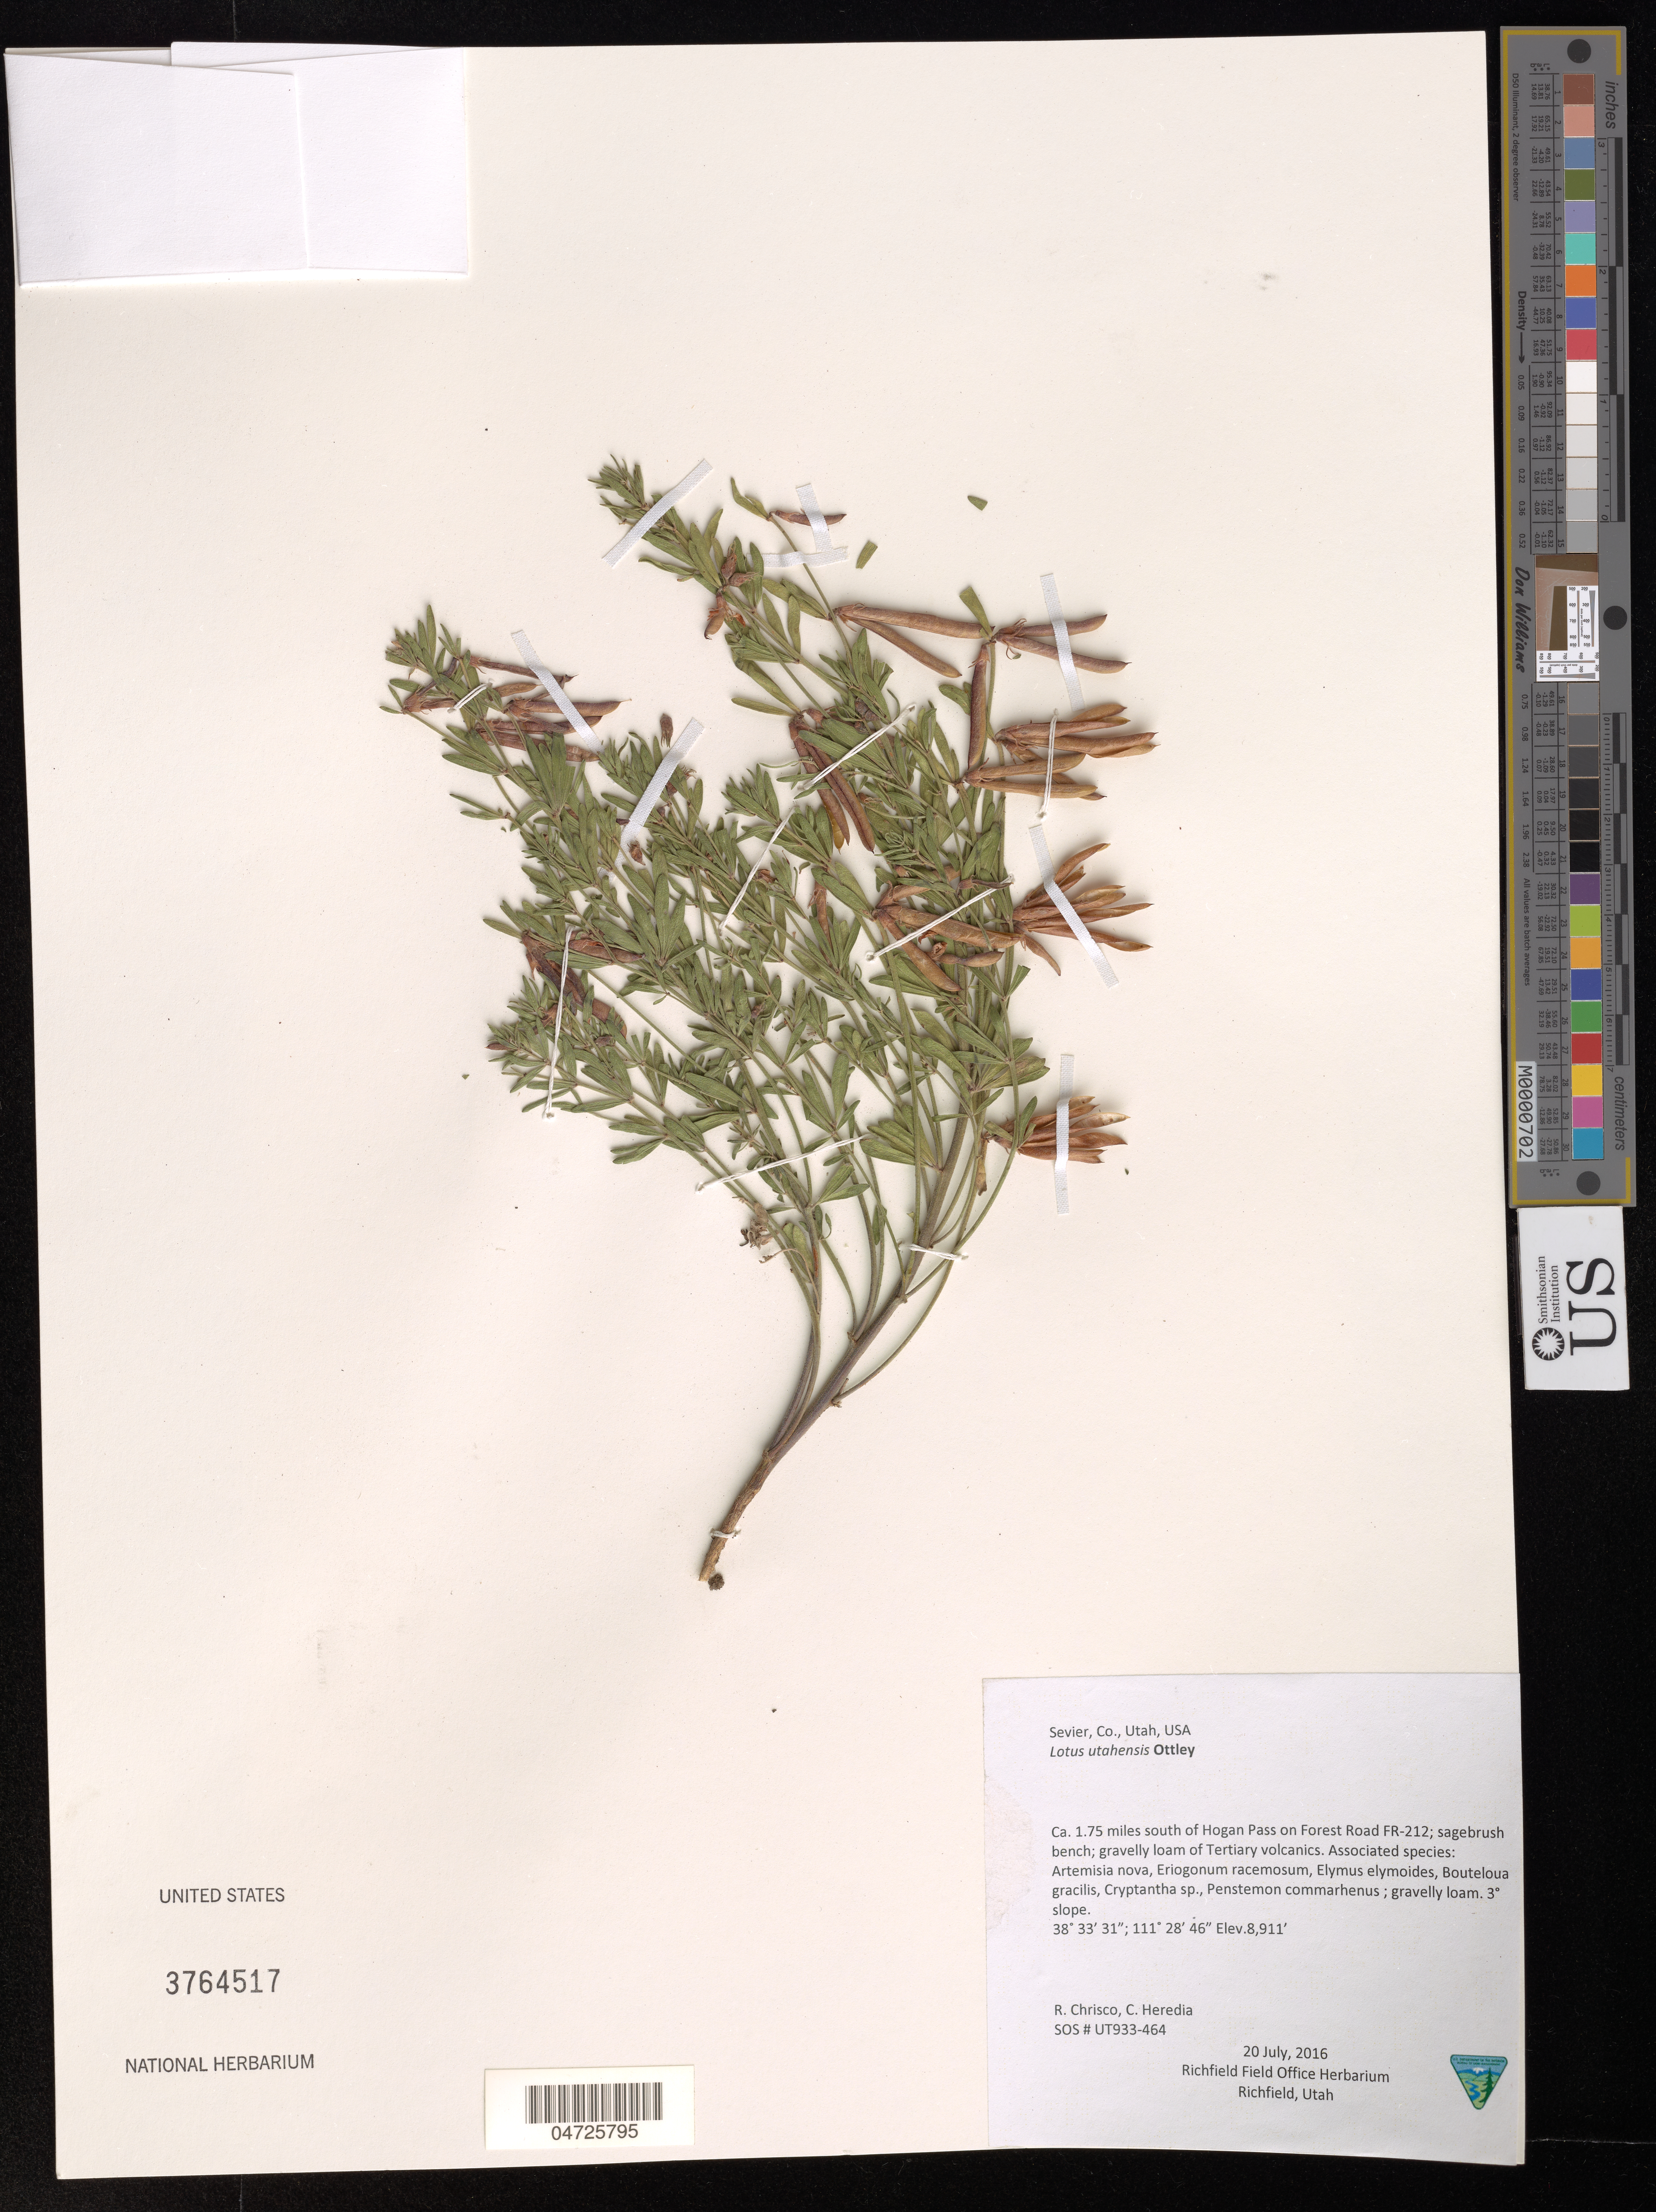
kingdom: Plantae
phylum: Tracheophyta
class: Magnoliopsida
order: Fabales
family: Fabaceae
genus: Lotus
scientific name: Lotus utahensis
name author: Ottley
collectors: R. Chrisco & C. Heredia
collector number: UT933-464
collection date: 2016-07-20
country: United States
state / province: Utah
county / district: Sevier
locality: Sevier Co. Ca. 1.75 miles south of Hogan Pass on Forest Road FR-212.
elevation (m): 2716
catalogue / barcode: US 3764517